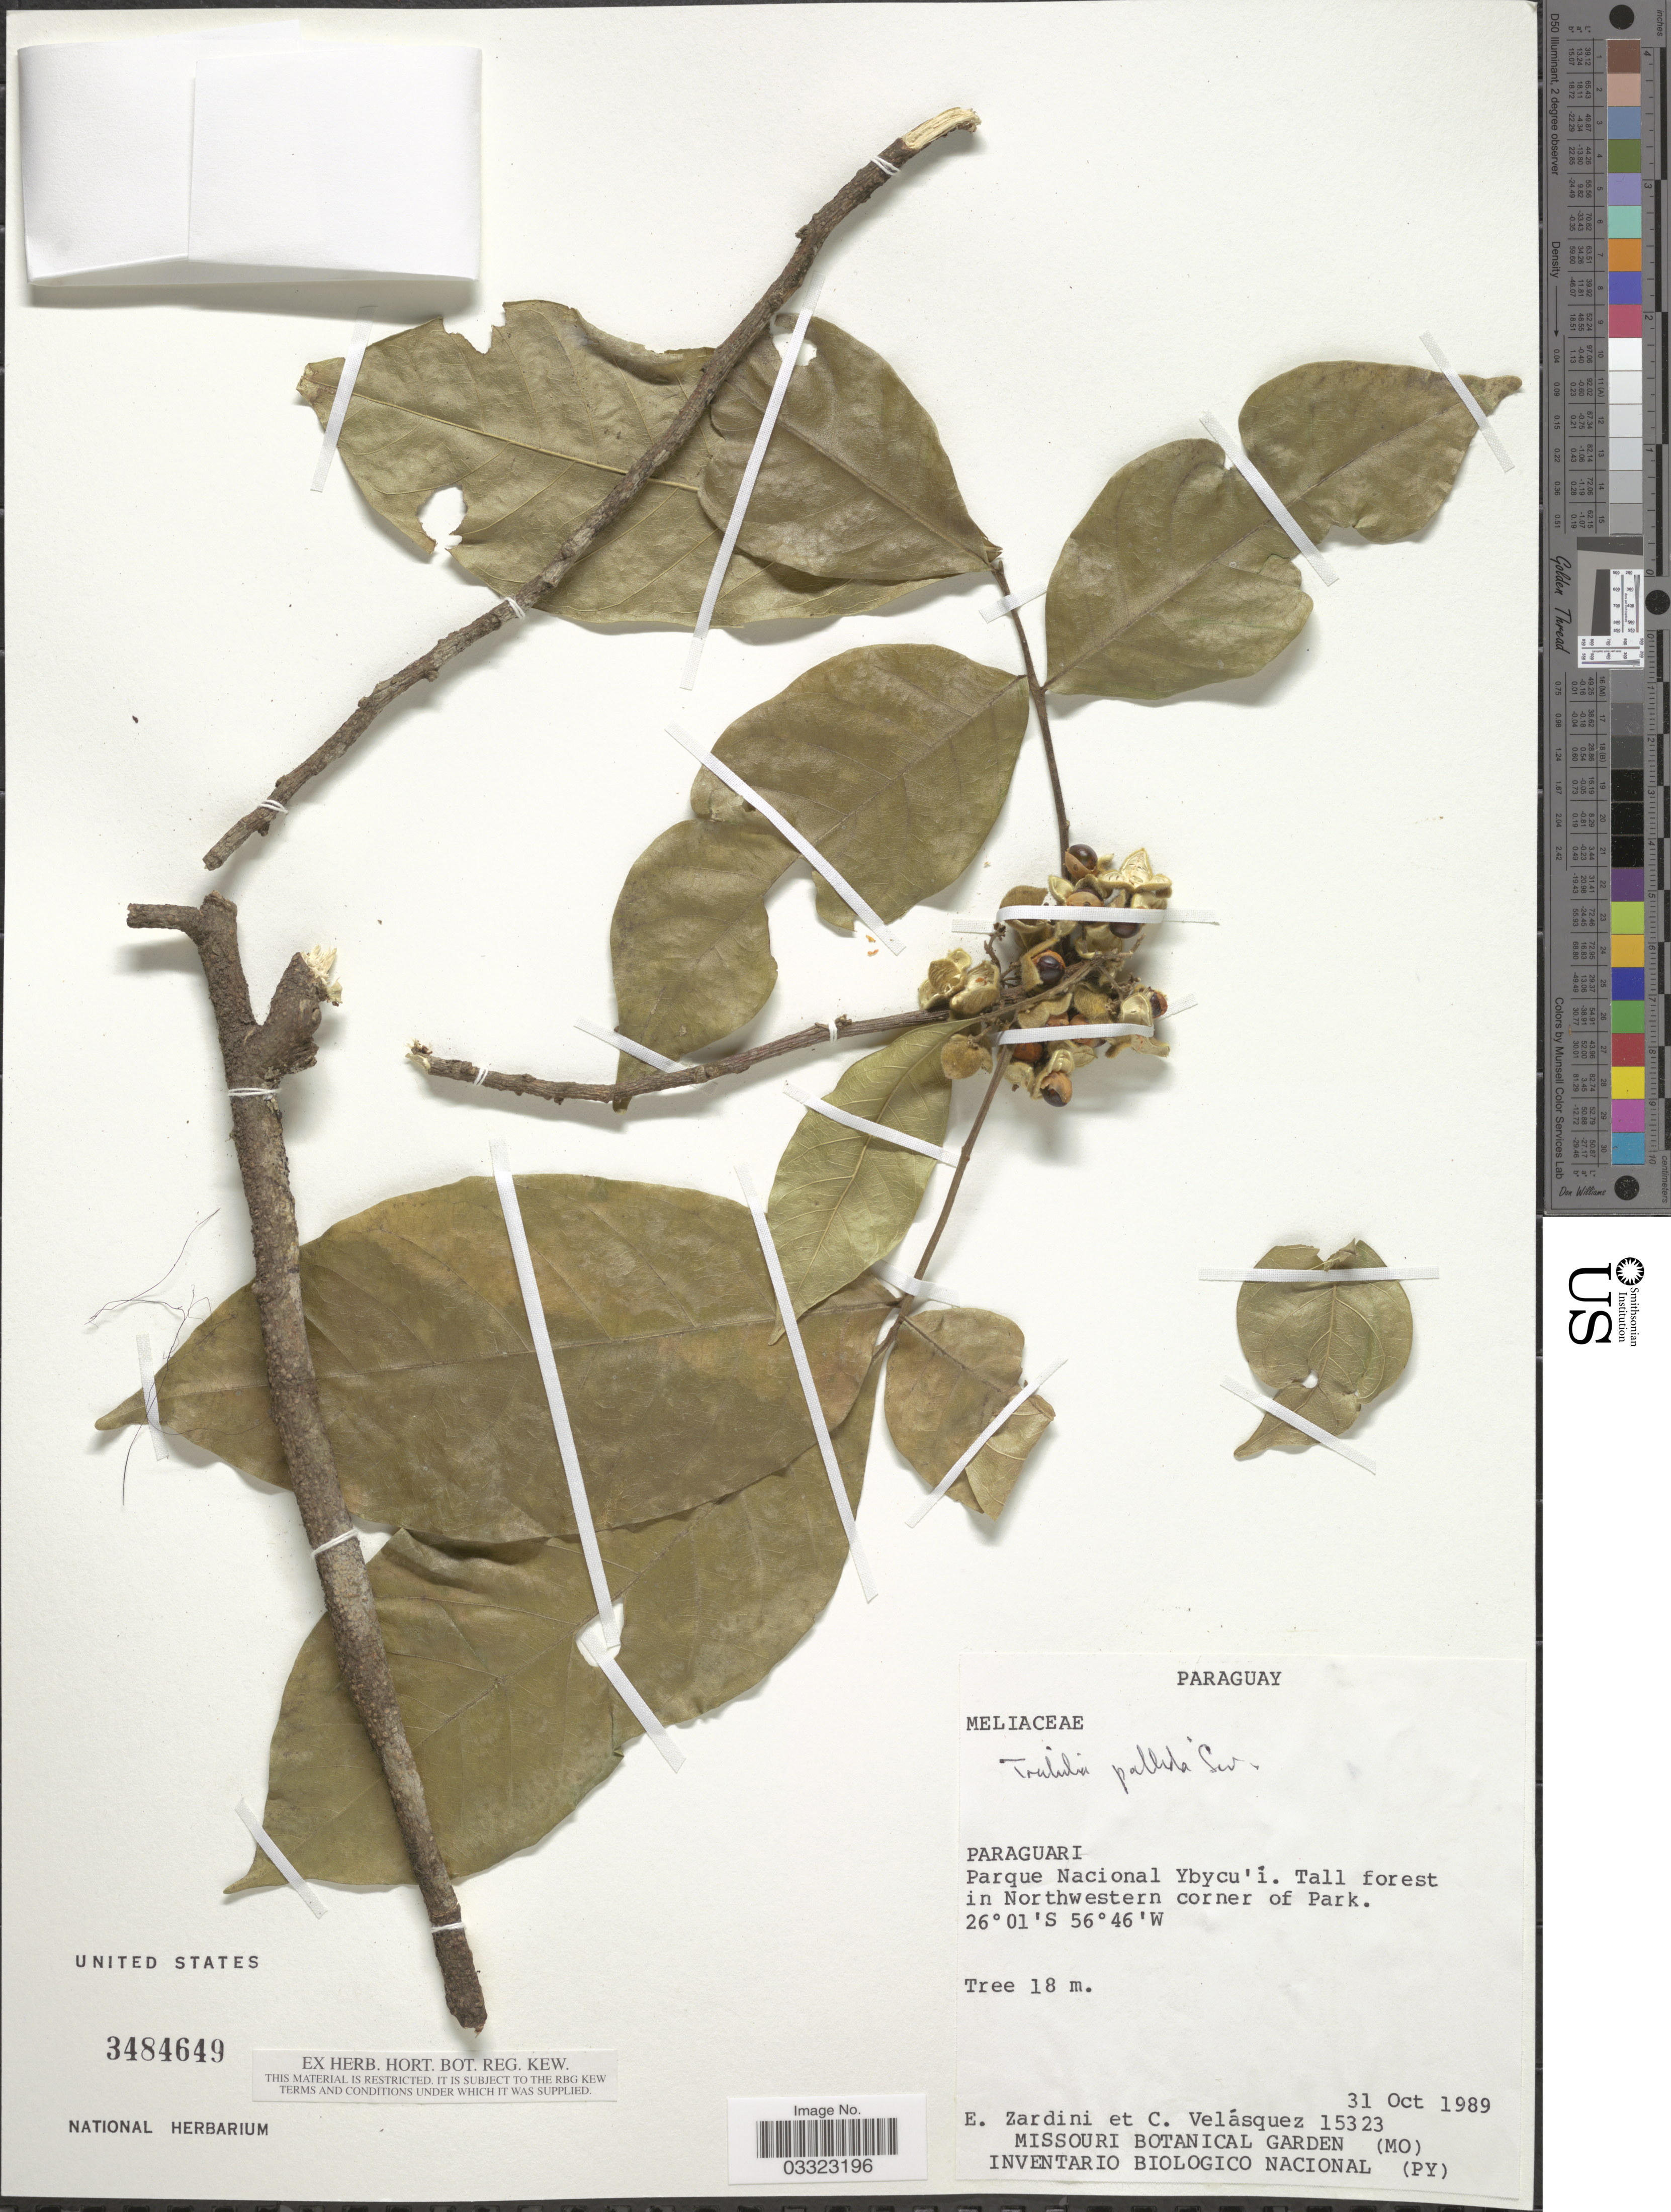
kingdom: Plantae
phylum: Tracheophyta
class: Magnoliopsida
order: Sapindales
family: Meliaceae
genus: Trichilia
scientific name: Trichilia pallida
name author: Sw.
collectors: E. Zardini & C. Velásquez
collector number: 15323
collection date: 1989-10-31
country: Paraguay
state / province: Paraguari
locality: Parque Nacional Ybycu'i. Tall forest in Northwestern corner of Park.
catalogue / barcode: US 3484649